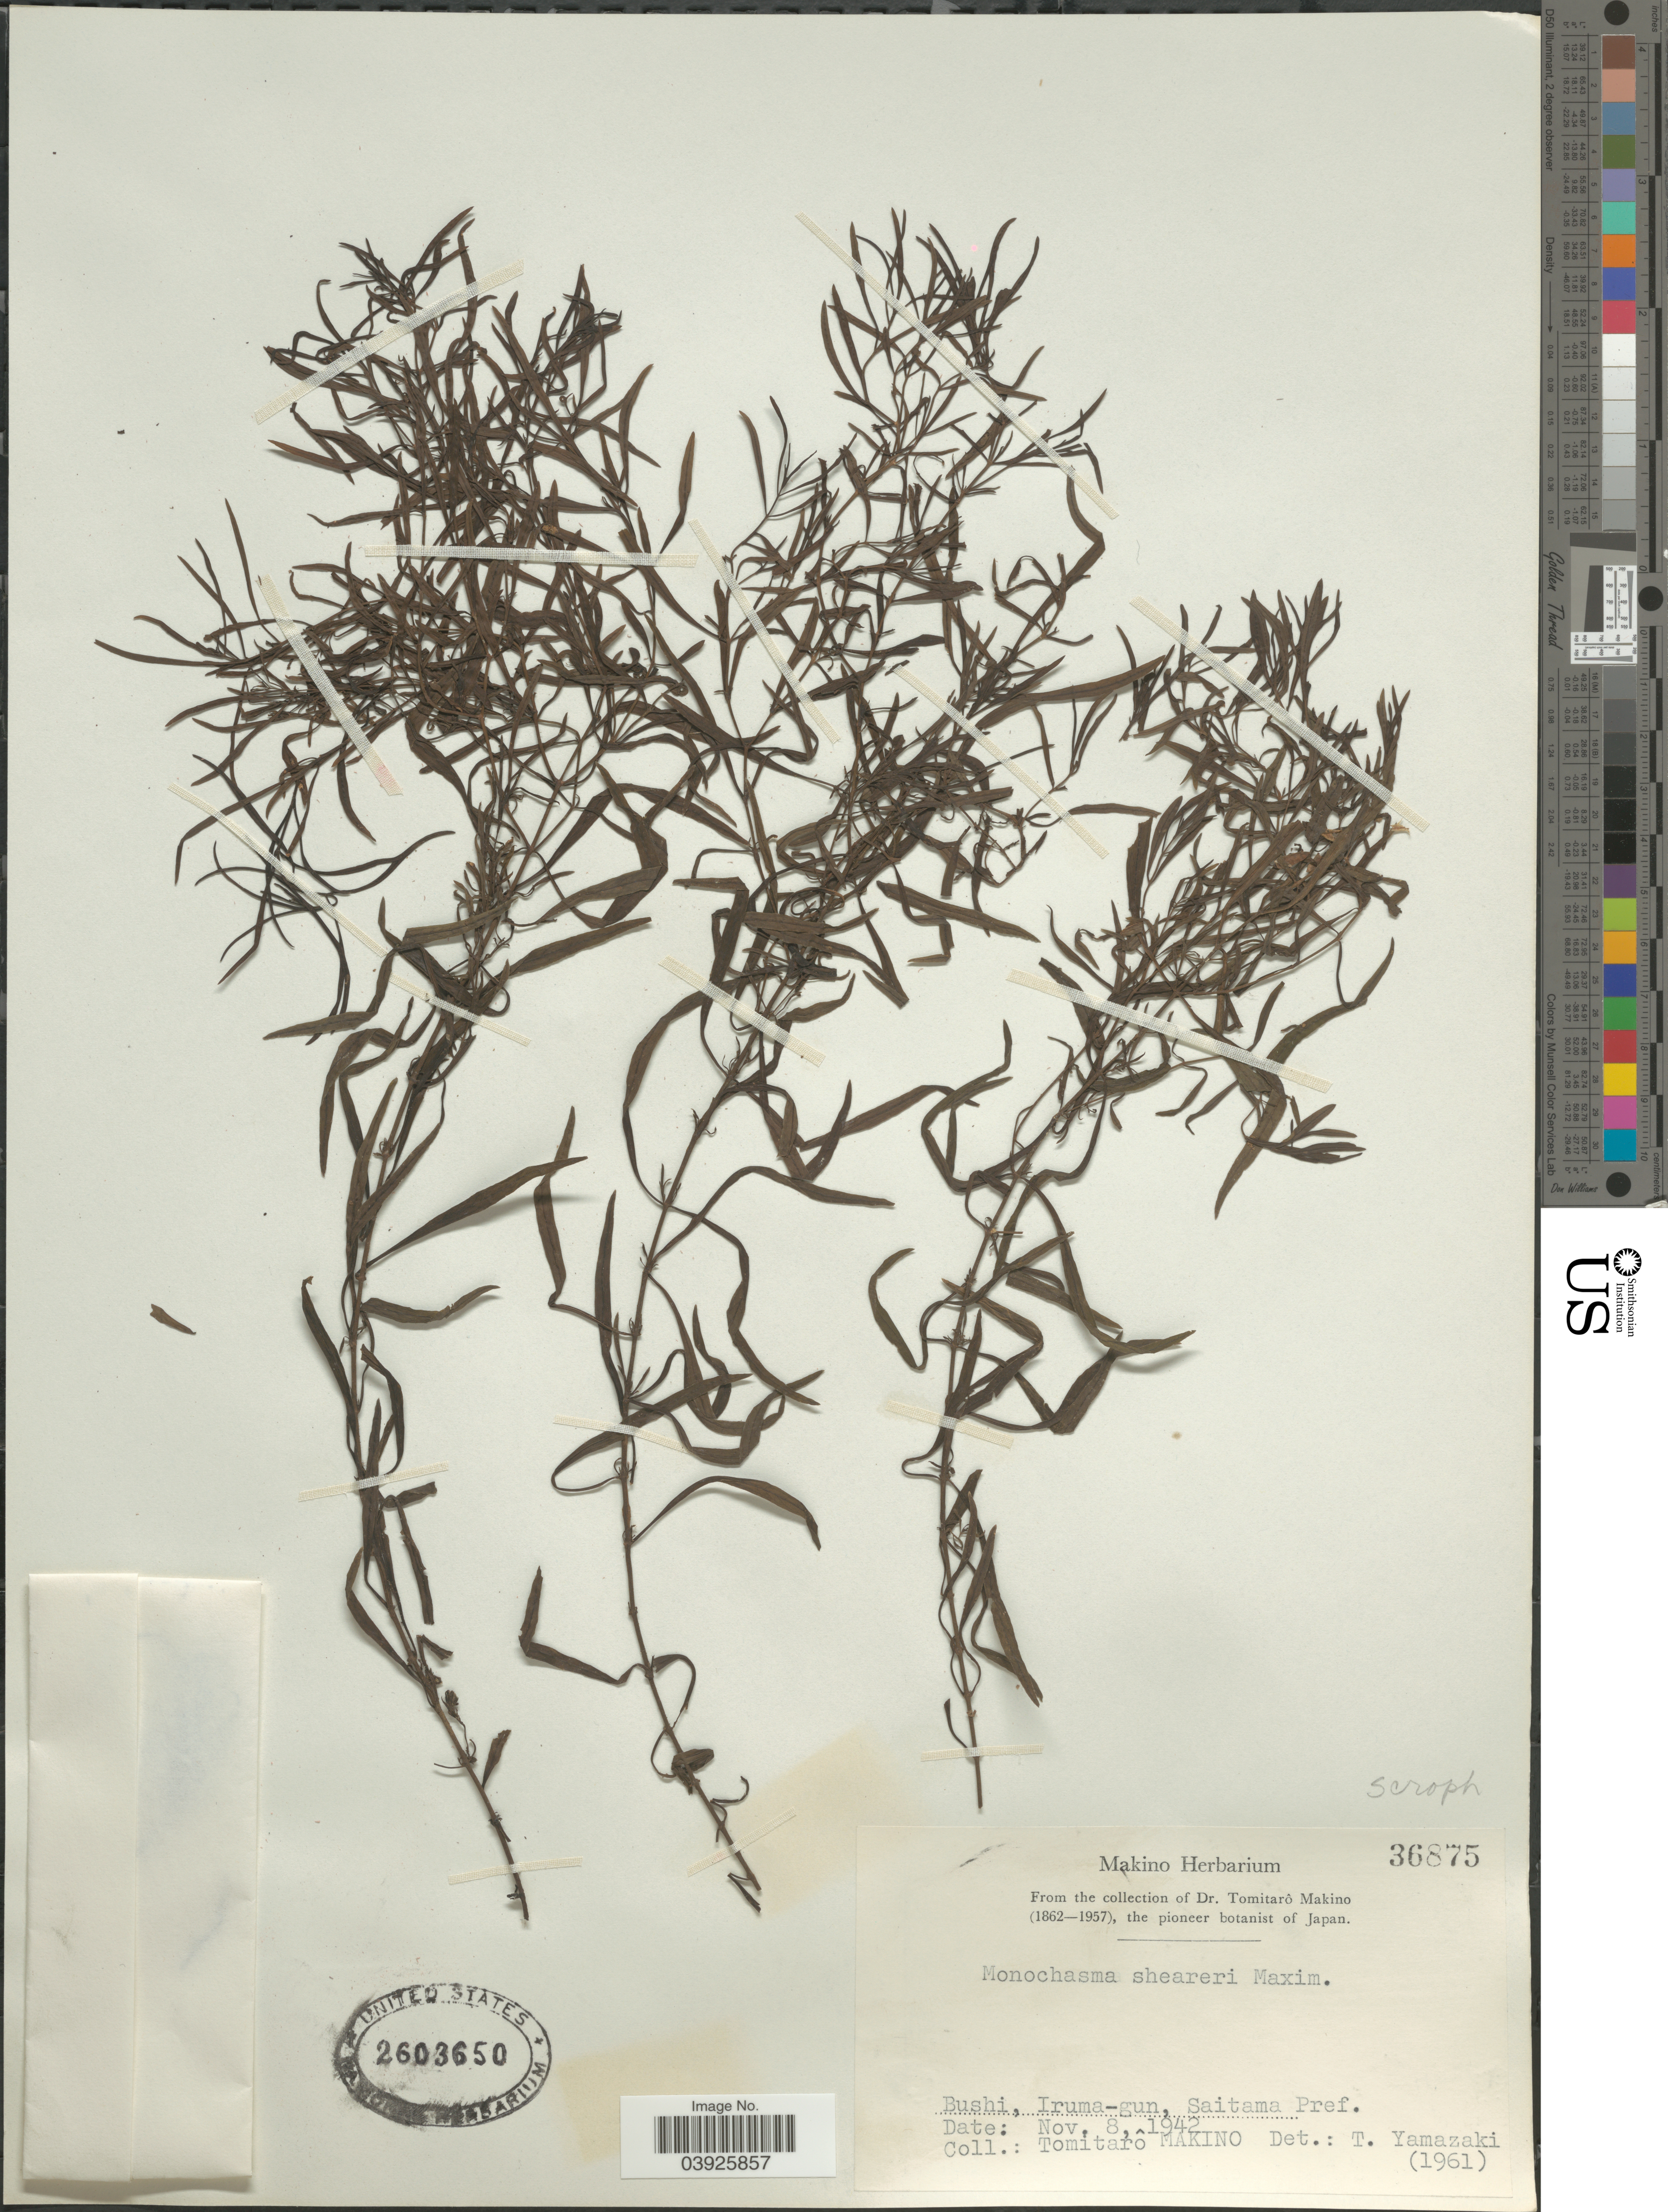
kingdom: Plantae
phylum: Tracheophyta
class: Magnoliopsida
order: Lamiales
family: Orobanchaceae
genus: Monochasma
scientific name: Monochasma sheareri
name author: (S. Moore) Maxim. ex Franch. & Sav.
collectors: T. Makino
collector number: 36875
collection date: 1942-11-08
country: Japan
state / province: Saitama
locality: Bushi, Iruma-gun, Saitama Pref.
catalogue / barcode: US 2603650